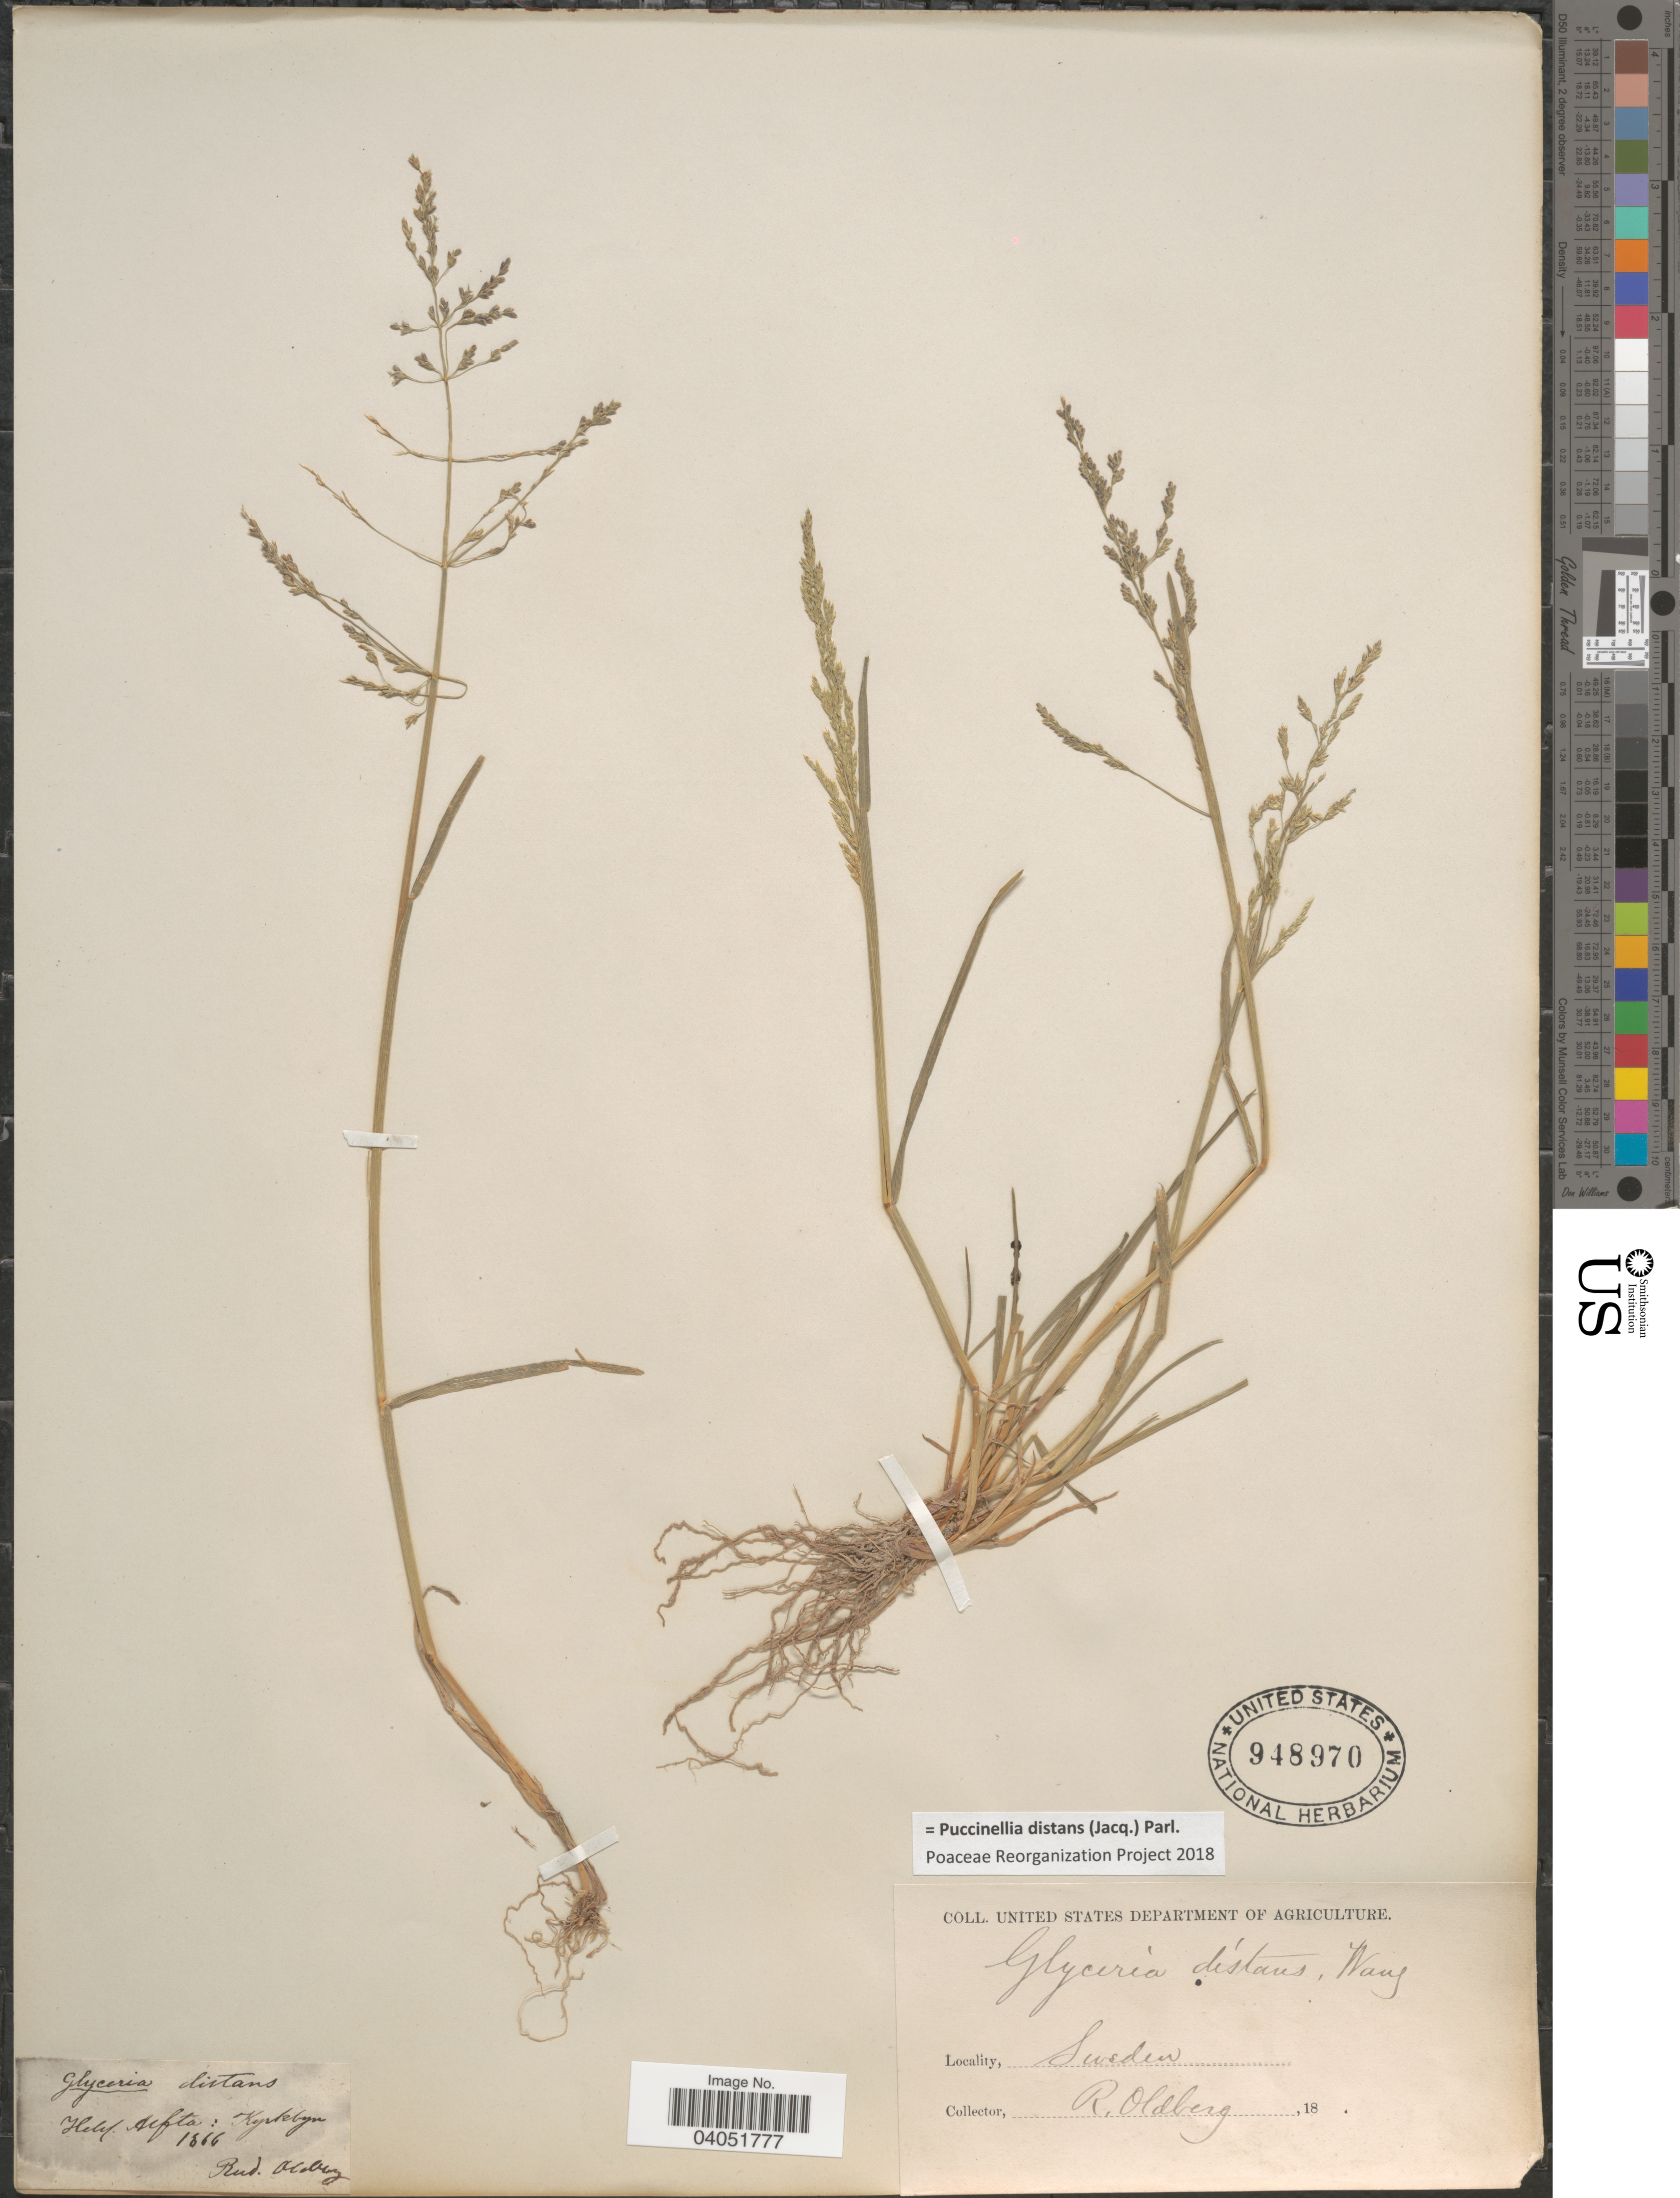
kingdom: Plantae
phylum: Tracheophyta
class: Liliopsida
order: Poales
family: Poaceae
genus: Puccinellia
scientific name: Puccinellia distans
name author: (Jacq.) Parl.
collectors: R. Oldberg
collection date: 1866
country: Sweden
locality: Helif. Alfta: Kyrkbyn.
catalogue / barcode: US 948970